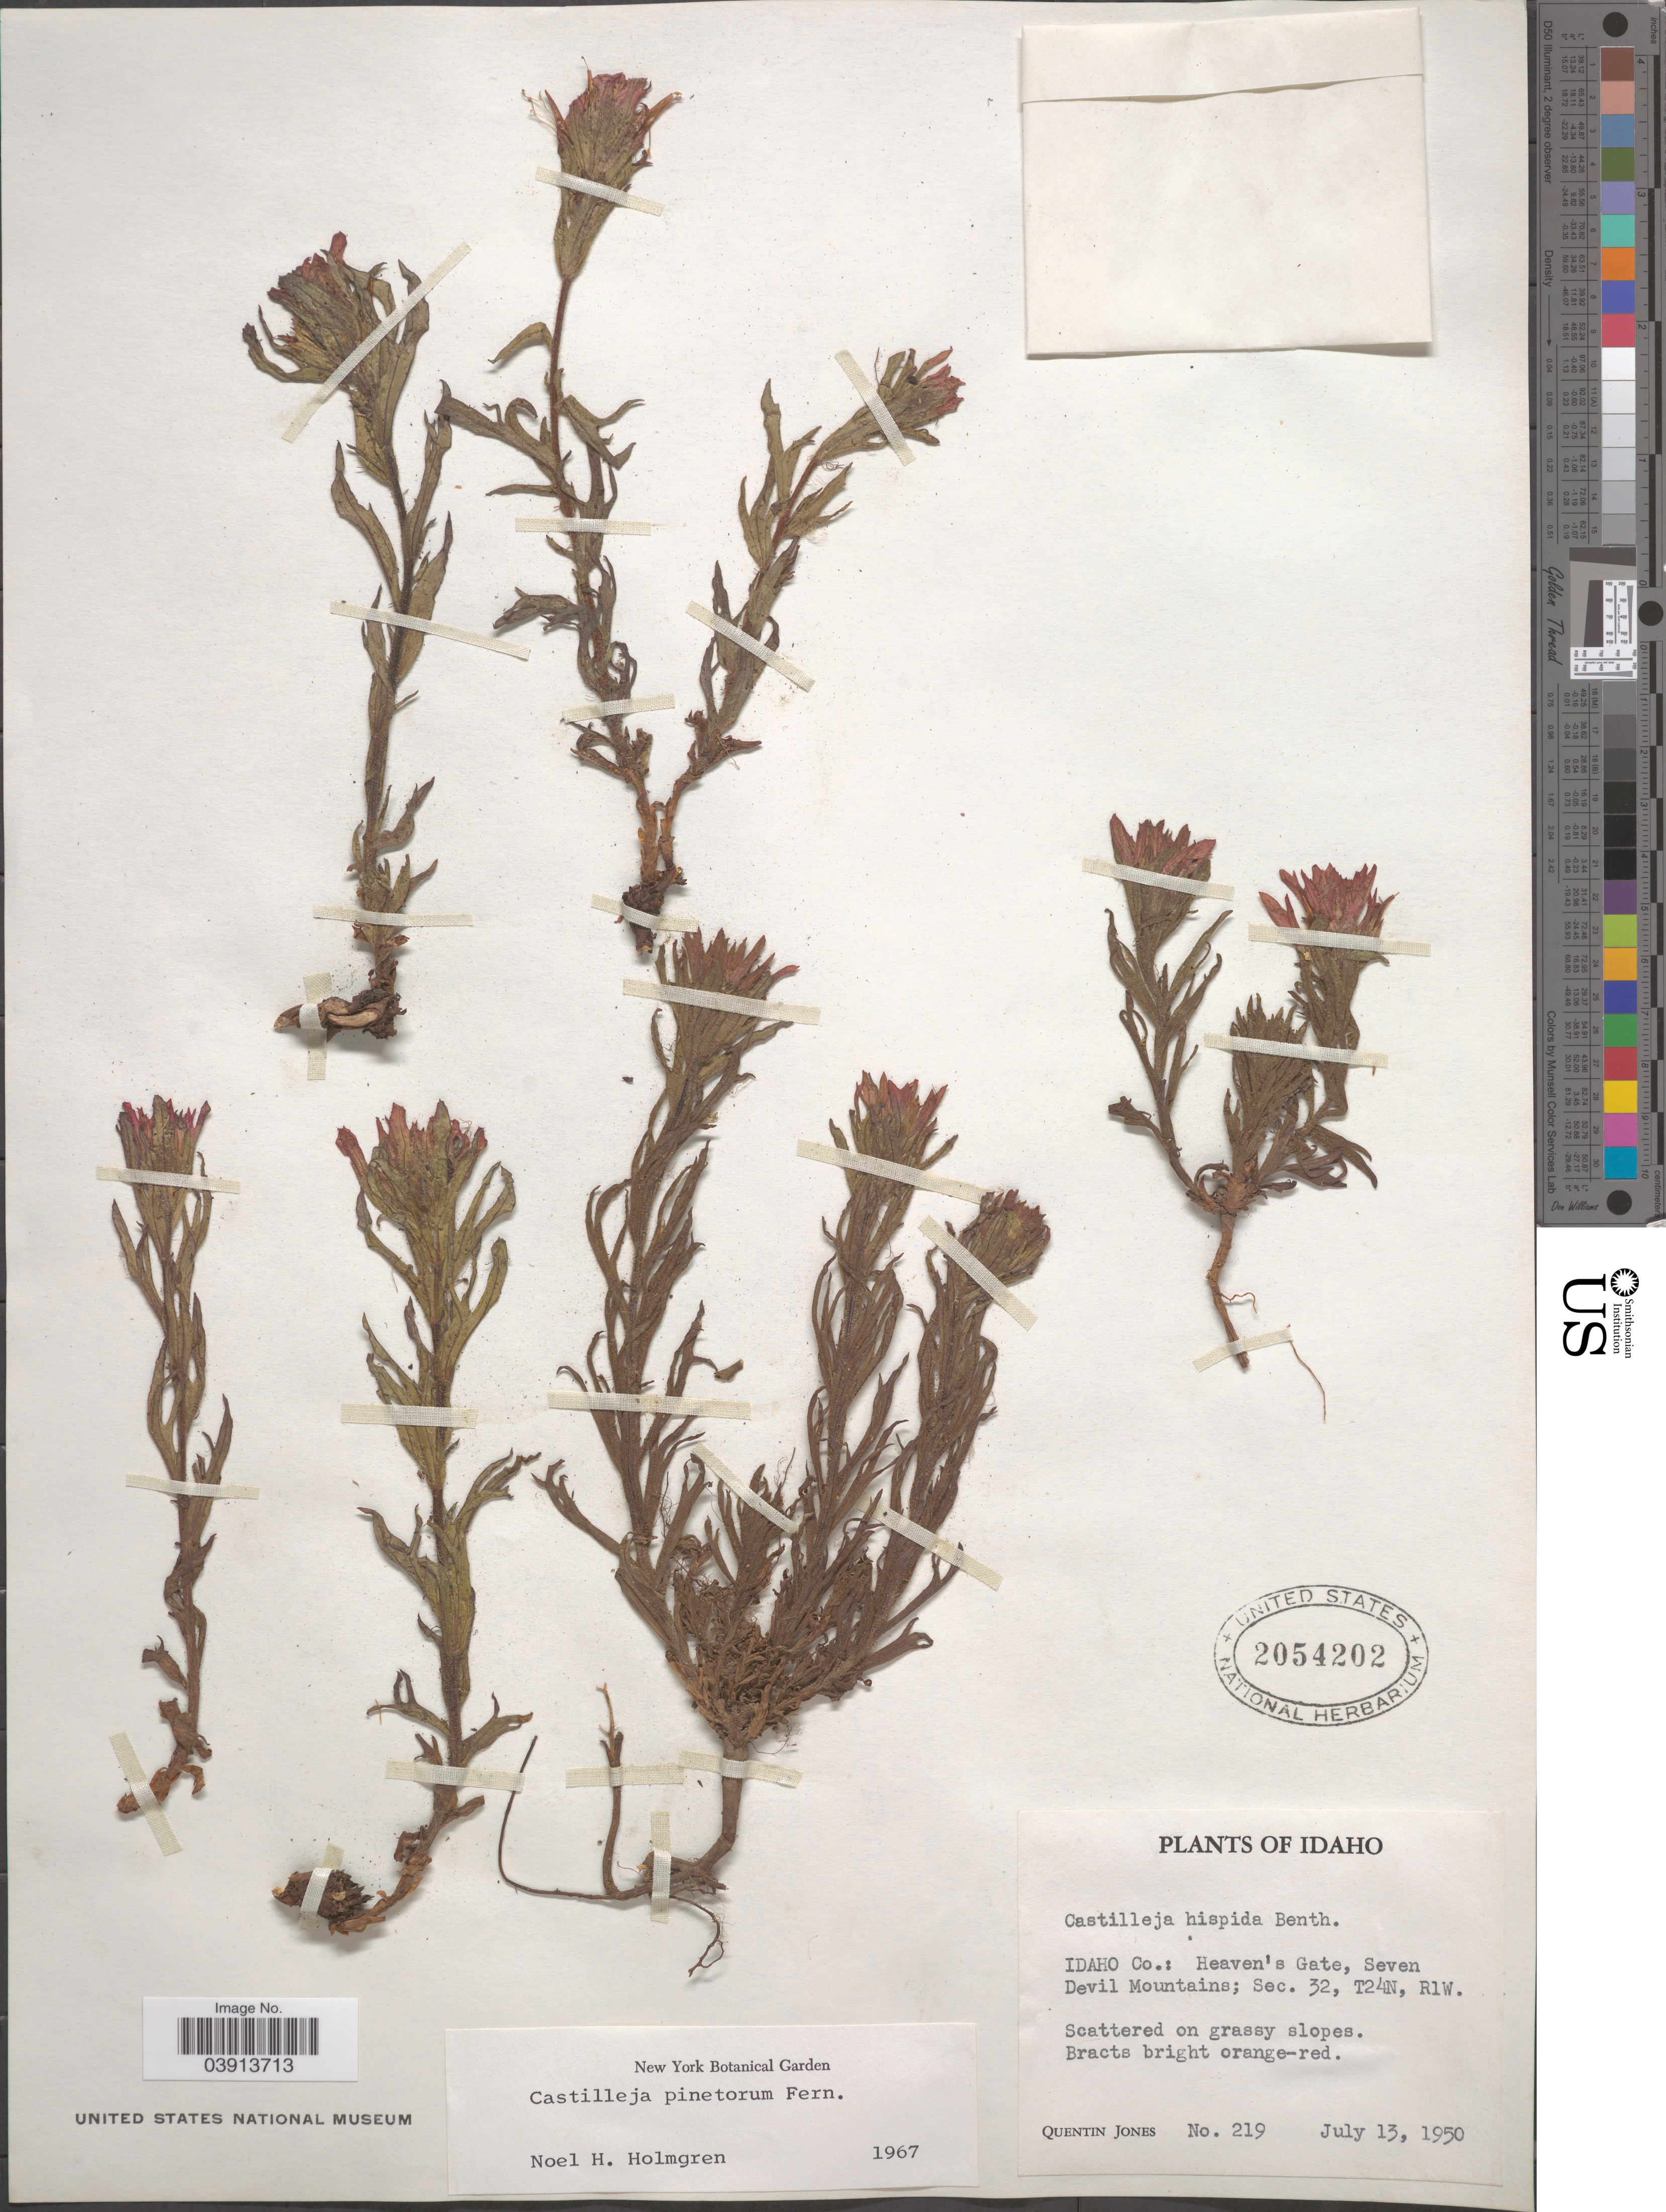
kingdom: Plantae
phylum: Tracheophyta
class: Magnoliopsida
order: Lamiales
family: Orobanchaceae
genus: Castilleja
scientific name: Castilleja pinetorum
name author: Fernald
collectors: Q. Jones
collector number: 219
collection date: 1950-07-13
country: United States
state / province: Idaho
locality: Idaho Co.: Heaven's Gate, Seven Devil Mountains; Sec. 32, T24N, R1W.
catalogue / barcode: US 2054202